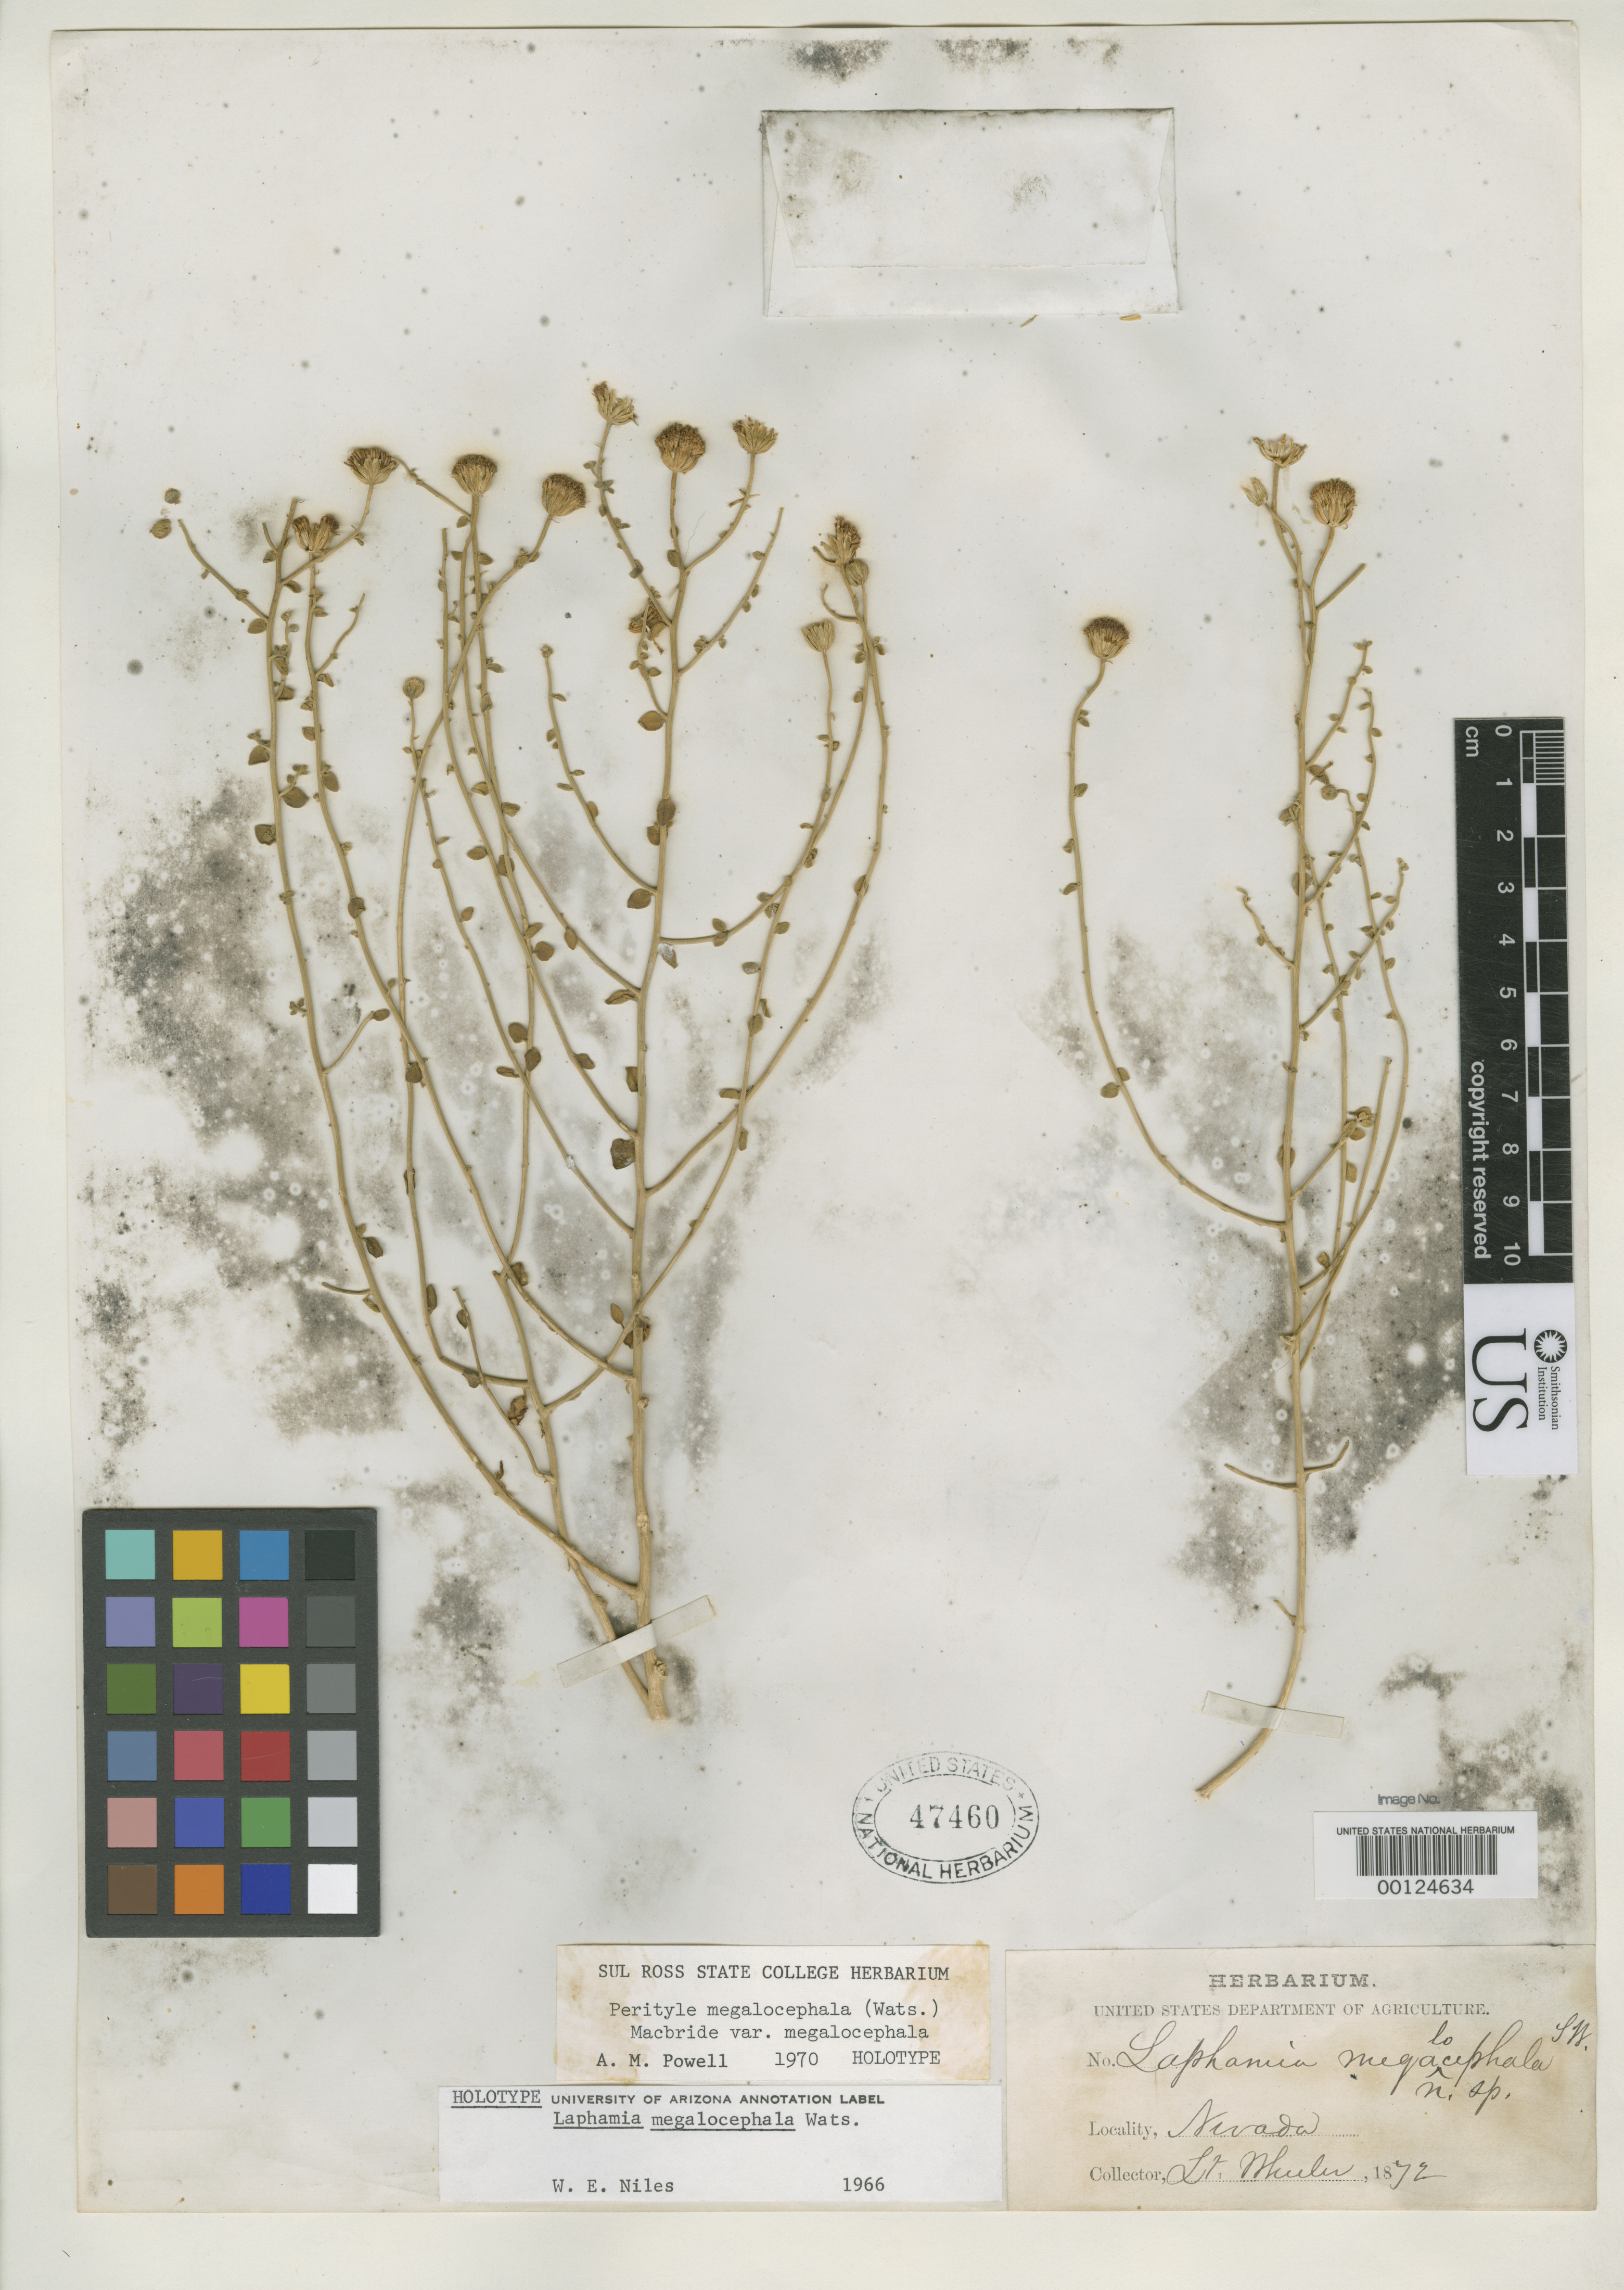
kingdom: Plantae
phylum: Tracheophyta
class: Magnoliopsida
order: Asterales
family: Asteraceae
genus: Laphamia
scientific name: Laphamia megalocephala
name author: S. Watson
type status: Isotype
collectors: G. Wheeler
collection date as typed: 1872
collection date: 1872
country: United States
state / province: Nevada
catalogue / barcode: US 47460